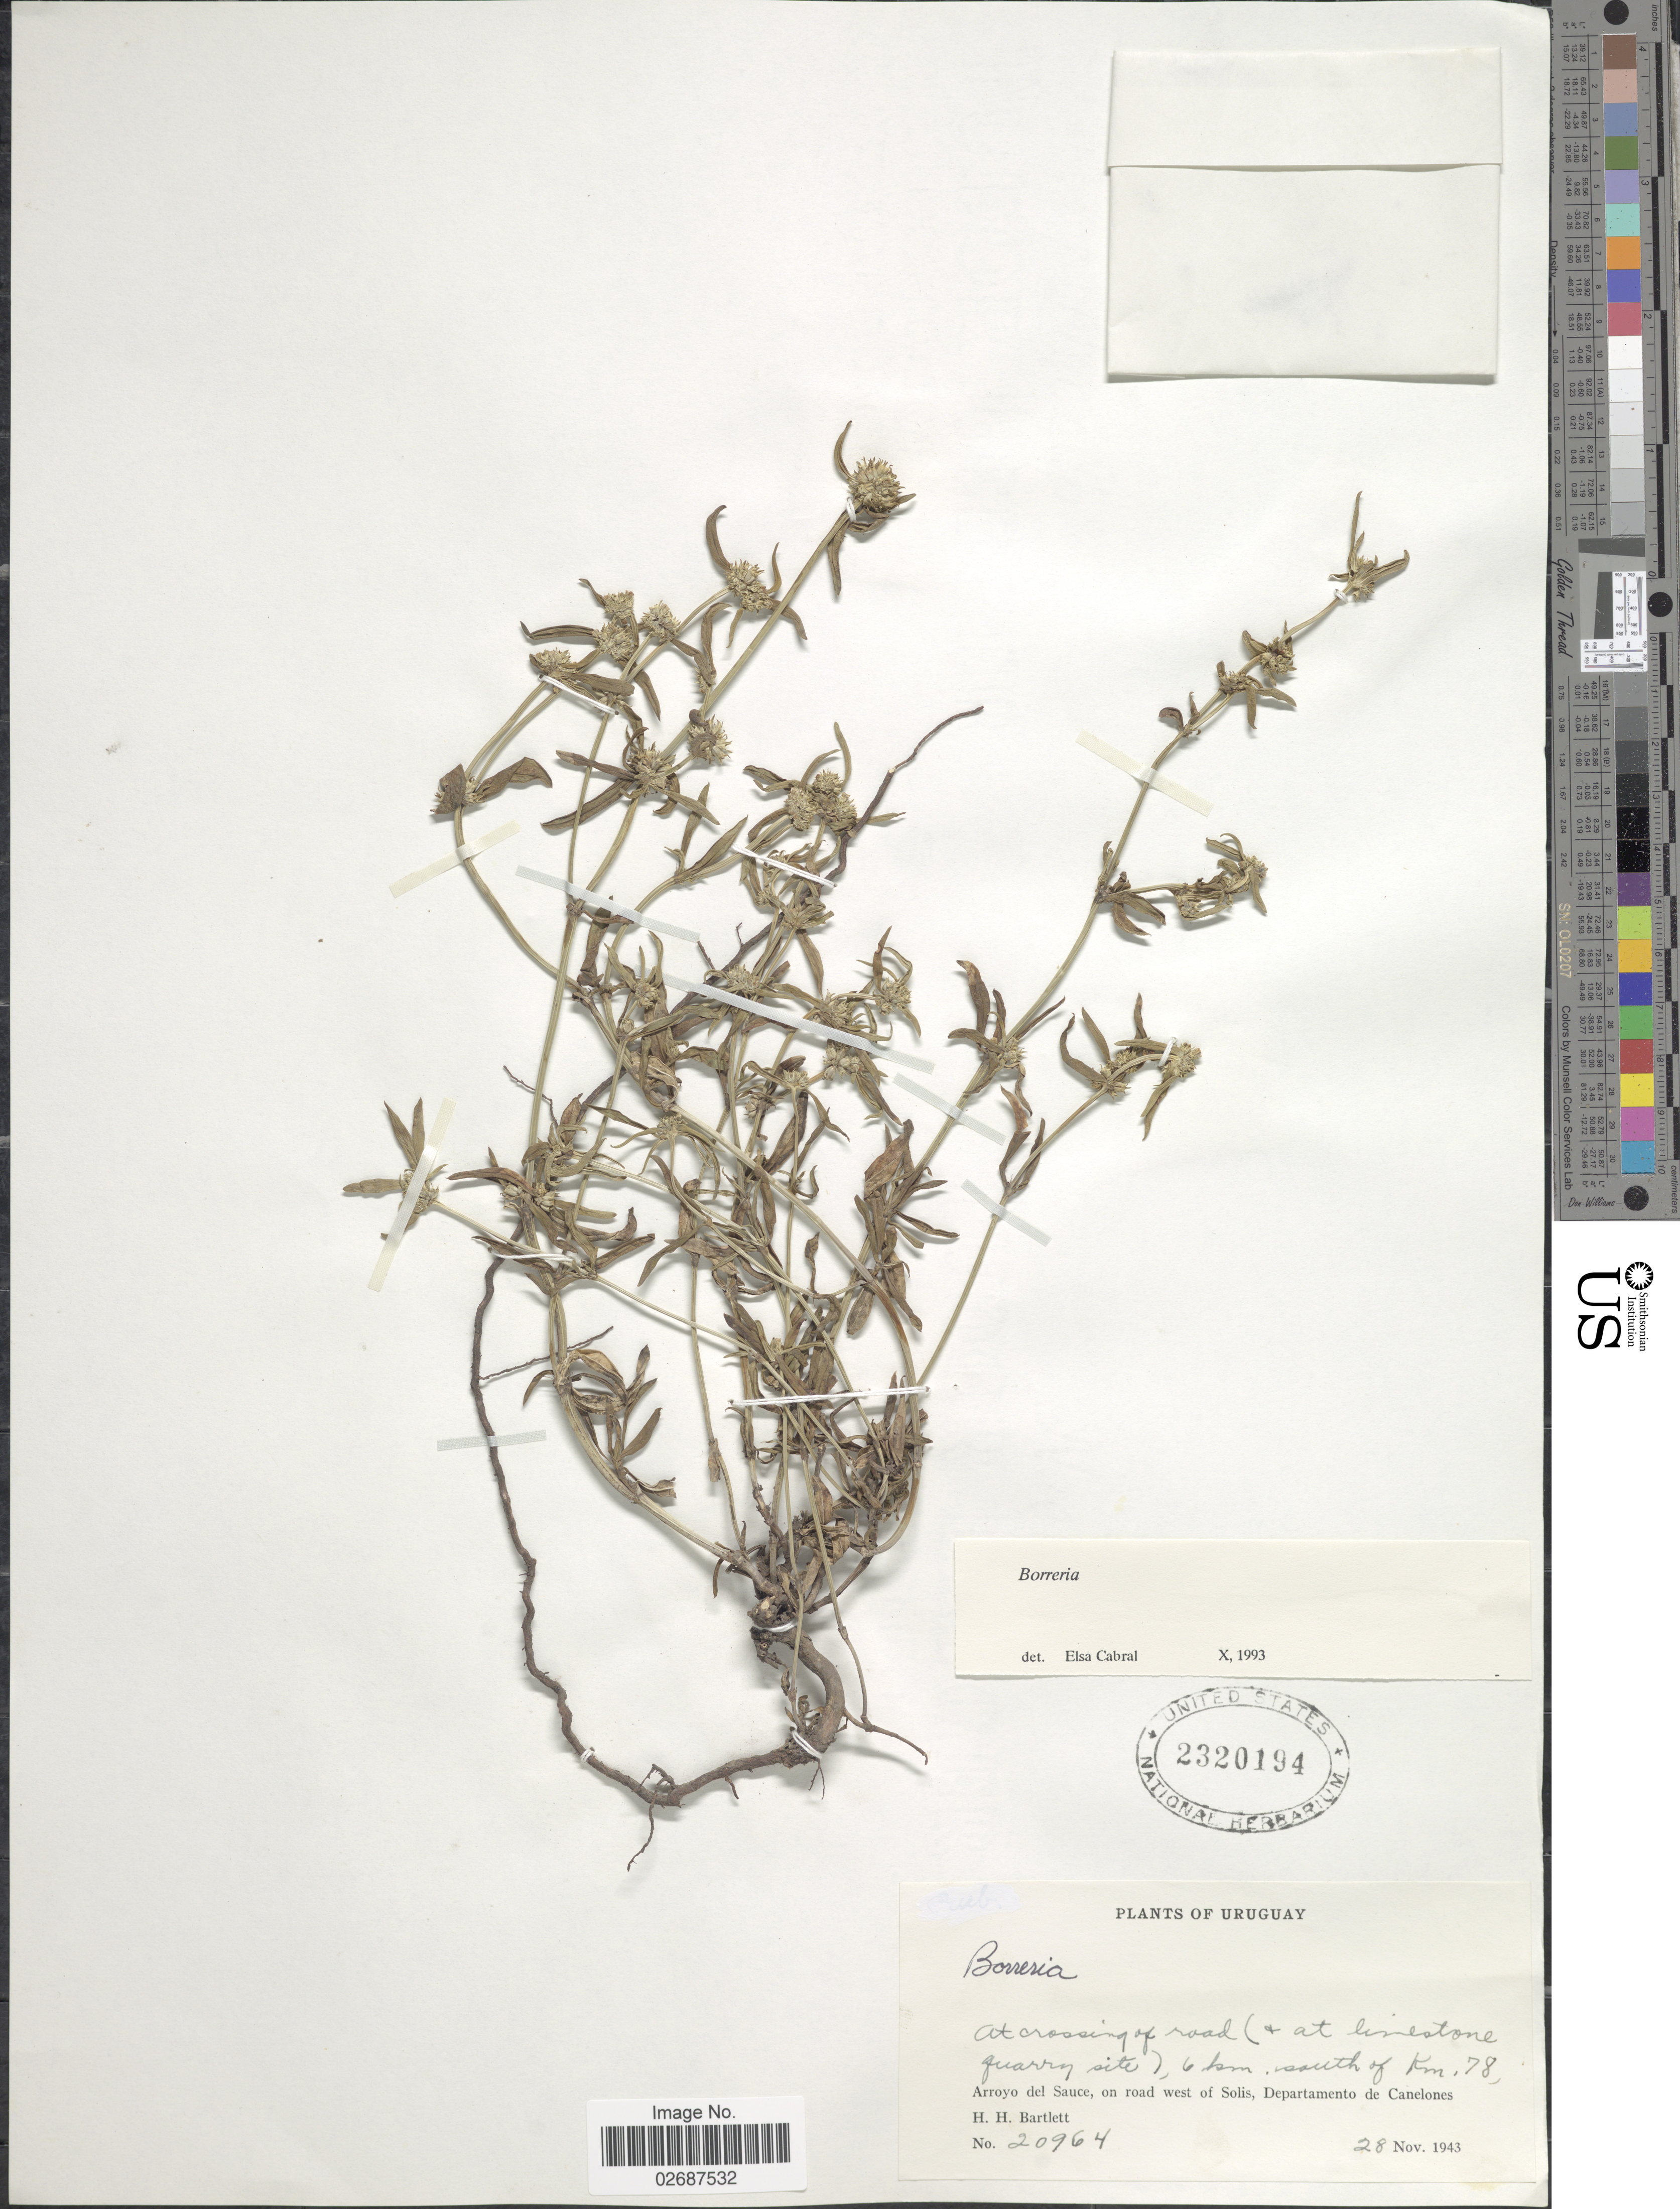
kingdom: Plantae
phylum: Tracheophyta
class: Magnoliopsida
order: Gentianales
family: Rubiaceae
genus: Borreria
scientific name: Borreria sp.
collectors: H. H. Bartlett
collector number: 20964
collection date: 1943-11-28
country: Uruguay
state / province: Canelones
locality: At crossing of road ( & at limestone quarry site), 6 km. south of Km. 78, Arroyo del Sauce, on road west of Solis.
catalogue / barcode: US 2320194